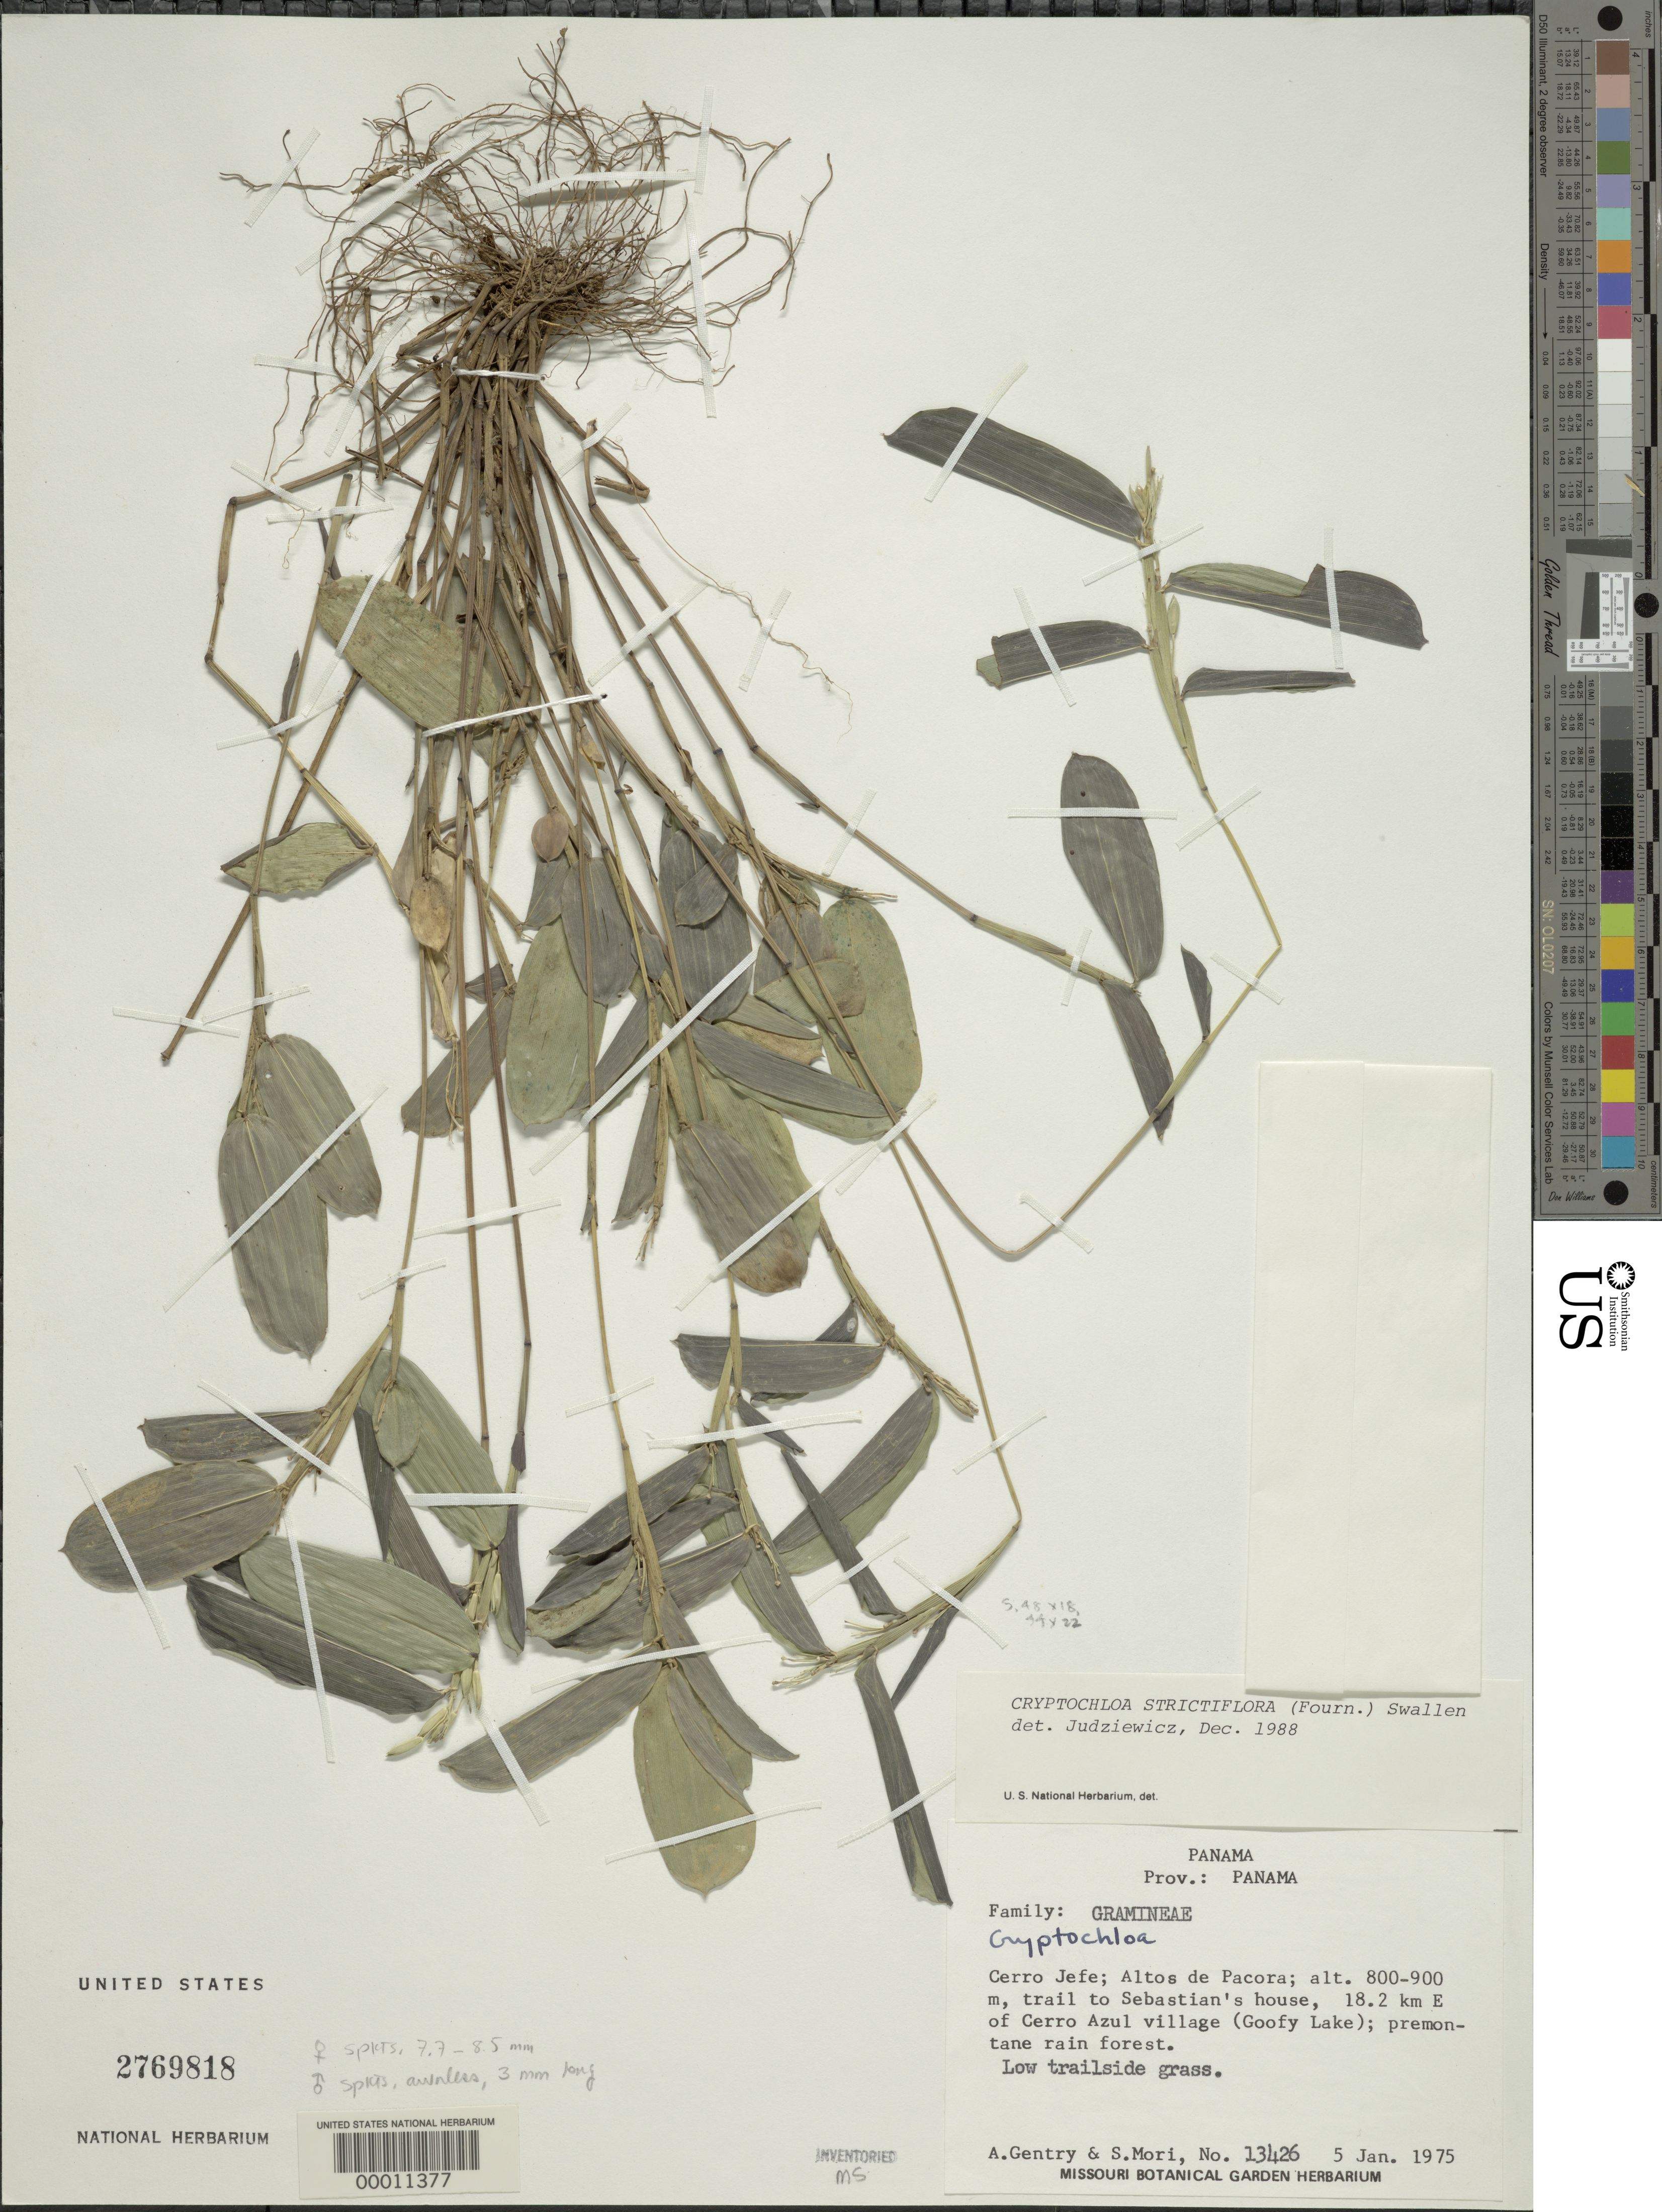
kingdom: Plantae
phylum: Tracheophyta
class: Liliopsida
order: Poales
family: Poaceae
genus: Cryptochloa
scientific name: Cryptochloa sp.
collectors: A. H. Gentry & S. Mori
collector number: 13426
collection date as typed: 05 Jan 1975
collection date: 1975-01-05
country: Panama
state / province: Panamá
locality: Cerro Jefe, Altos de Pacora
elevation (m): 800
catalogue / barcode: US 2769818